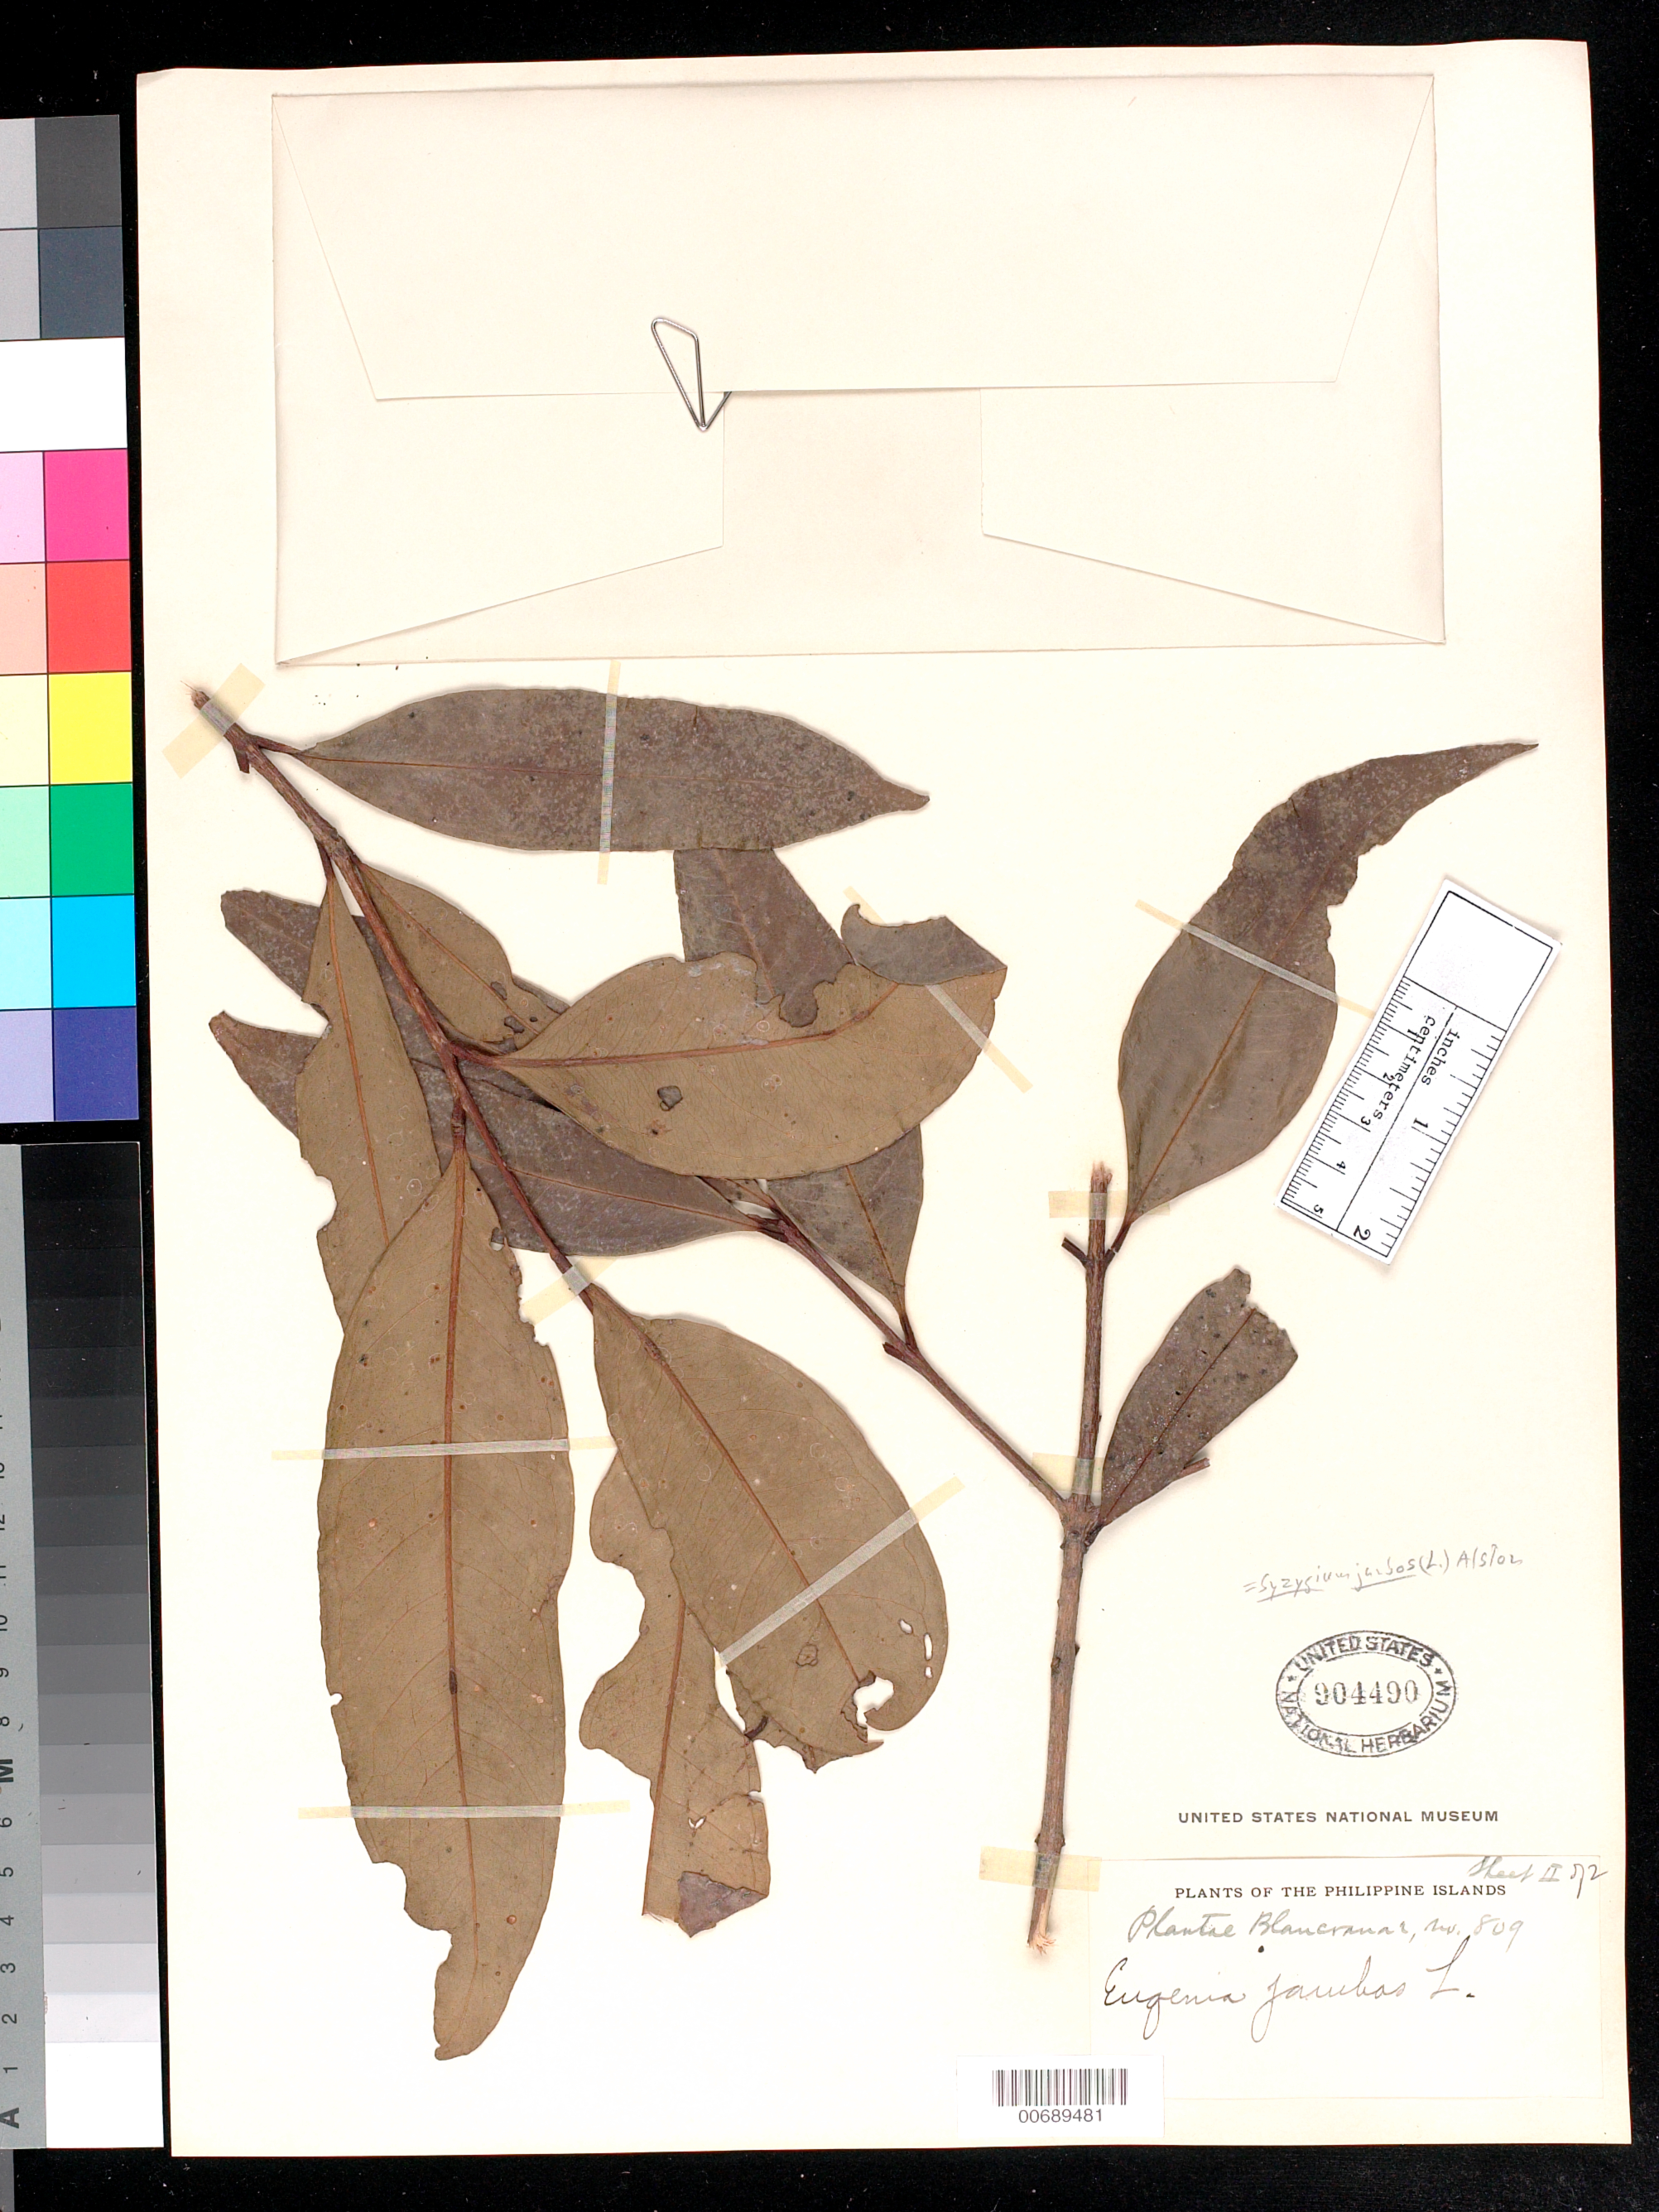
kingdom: Plantae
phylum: Tracheophyta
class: Magnoliopsida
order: Myrtales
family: Myrtaceae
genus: Syzygium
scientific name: Syzygium jambos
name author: (L.) Alston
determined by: Strong, Mark T., (BOT), Smithsonian Institution - National Museum of Natural History (UNITED STATES)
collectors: M. Ramos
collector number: Sp. Blancoan. 0809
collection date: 1915-01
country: Philippines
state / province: Calabarzon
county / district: Rizal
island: Luzon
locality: Antipolo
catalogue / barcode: US 904490